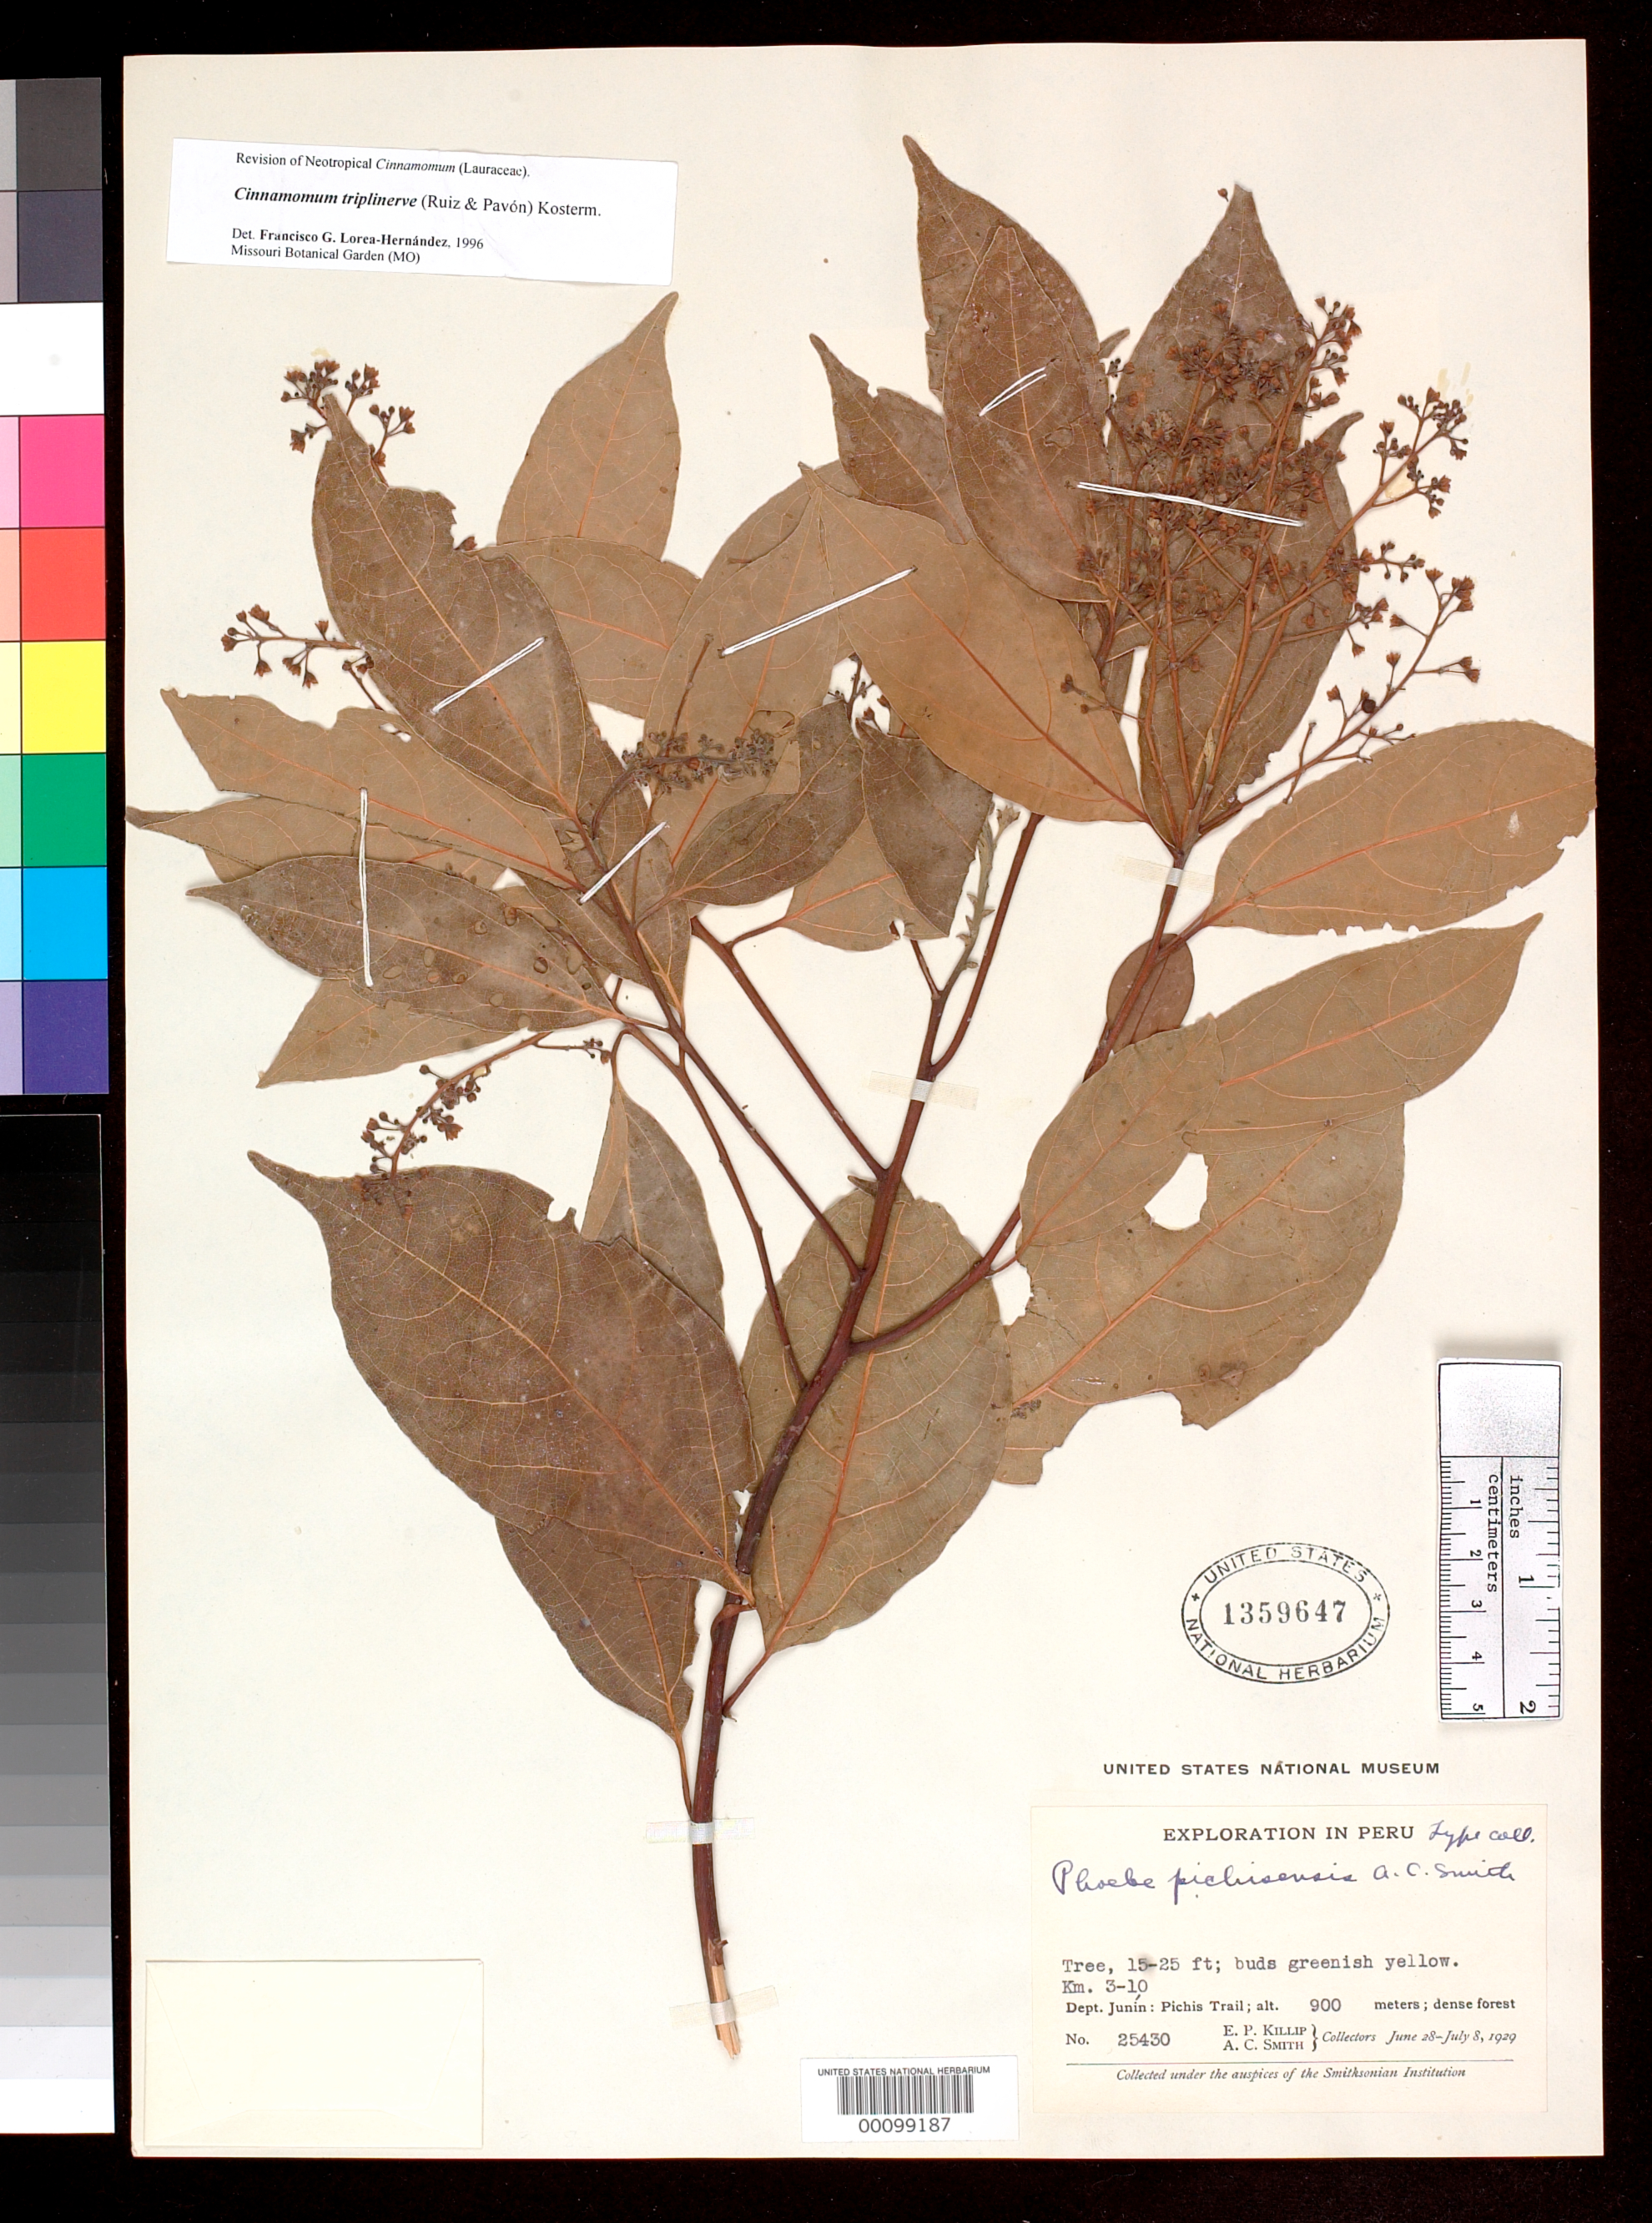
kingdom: Plantae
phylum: Tracheophyta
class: Magnoliopsida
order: Laurales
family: Lauraceae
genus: Phoebe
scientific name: Phoebe pichisensis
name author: A.C. Sm.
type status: Isotype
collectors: E. P. Killip & A. C. Smith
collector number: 25430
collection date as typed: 28 Jun 1929 to 08 Jul 1929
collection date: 1929-06-28/1929-07-08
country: Peru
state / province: Junín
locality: Pichis trail.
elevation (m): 900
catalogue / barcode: US 1359647